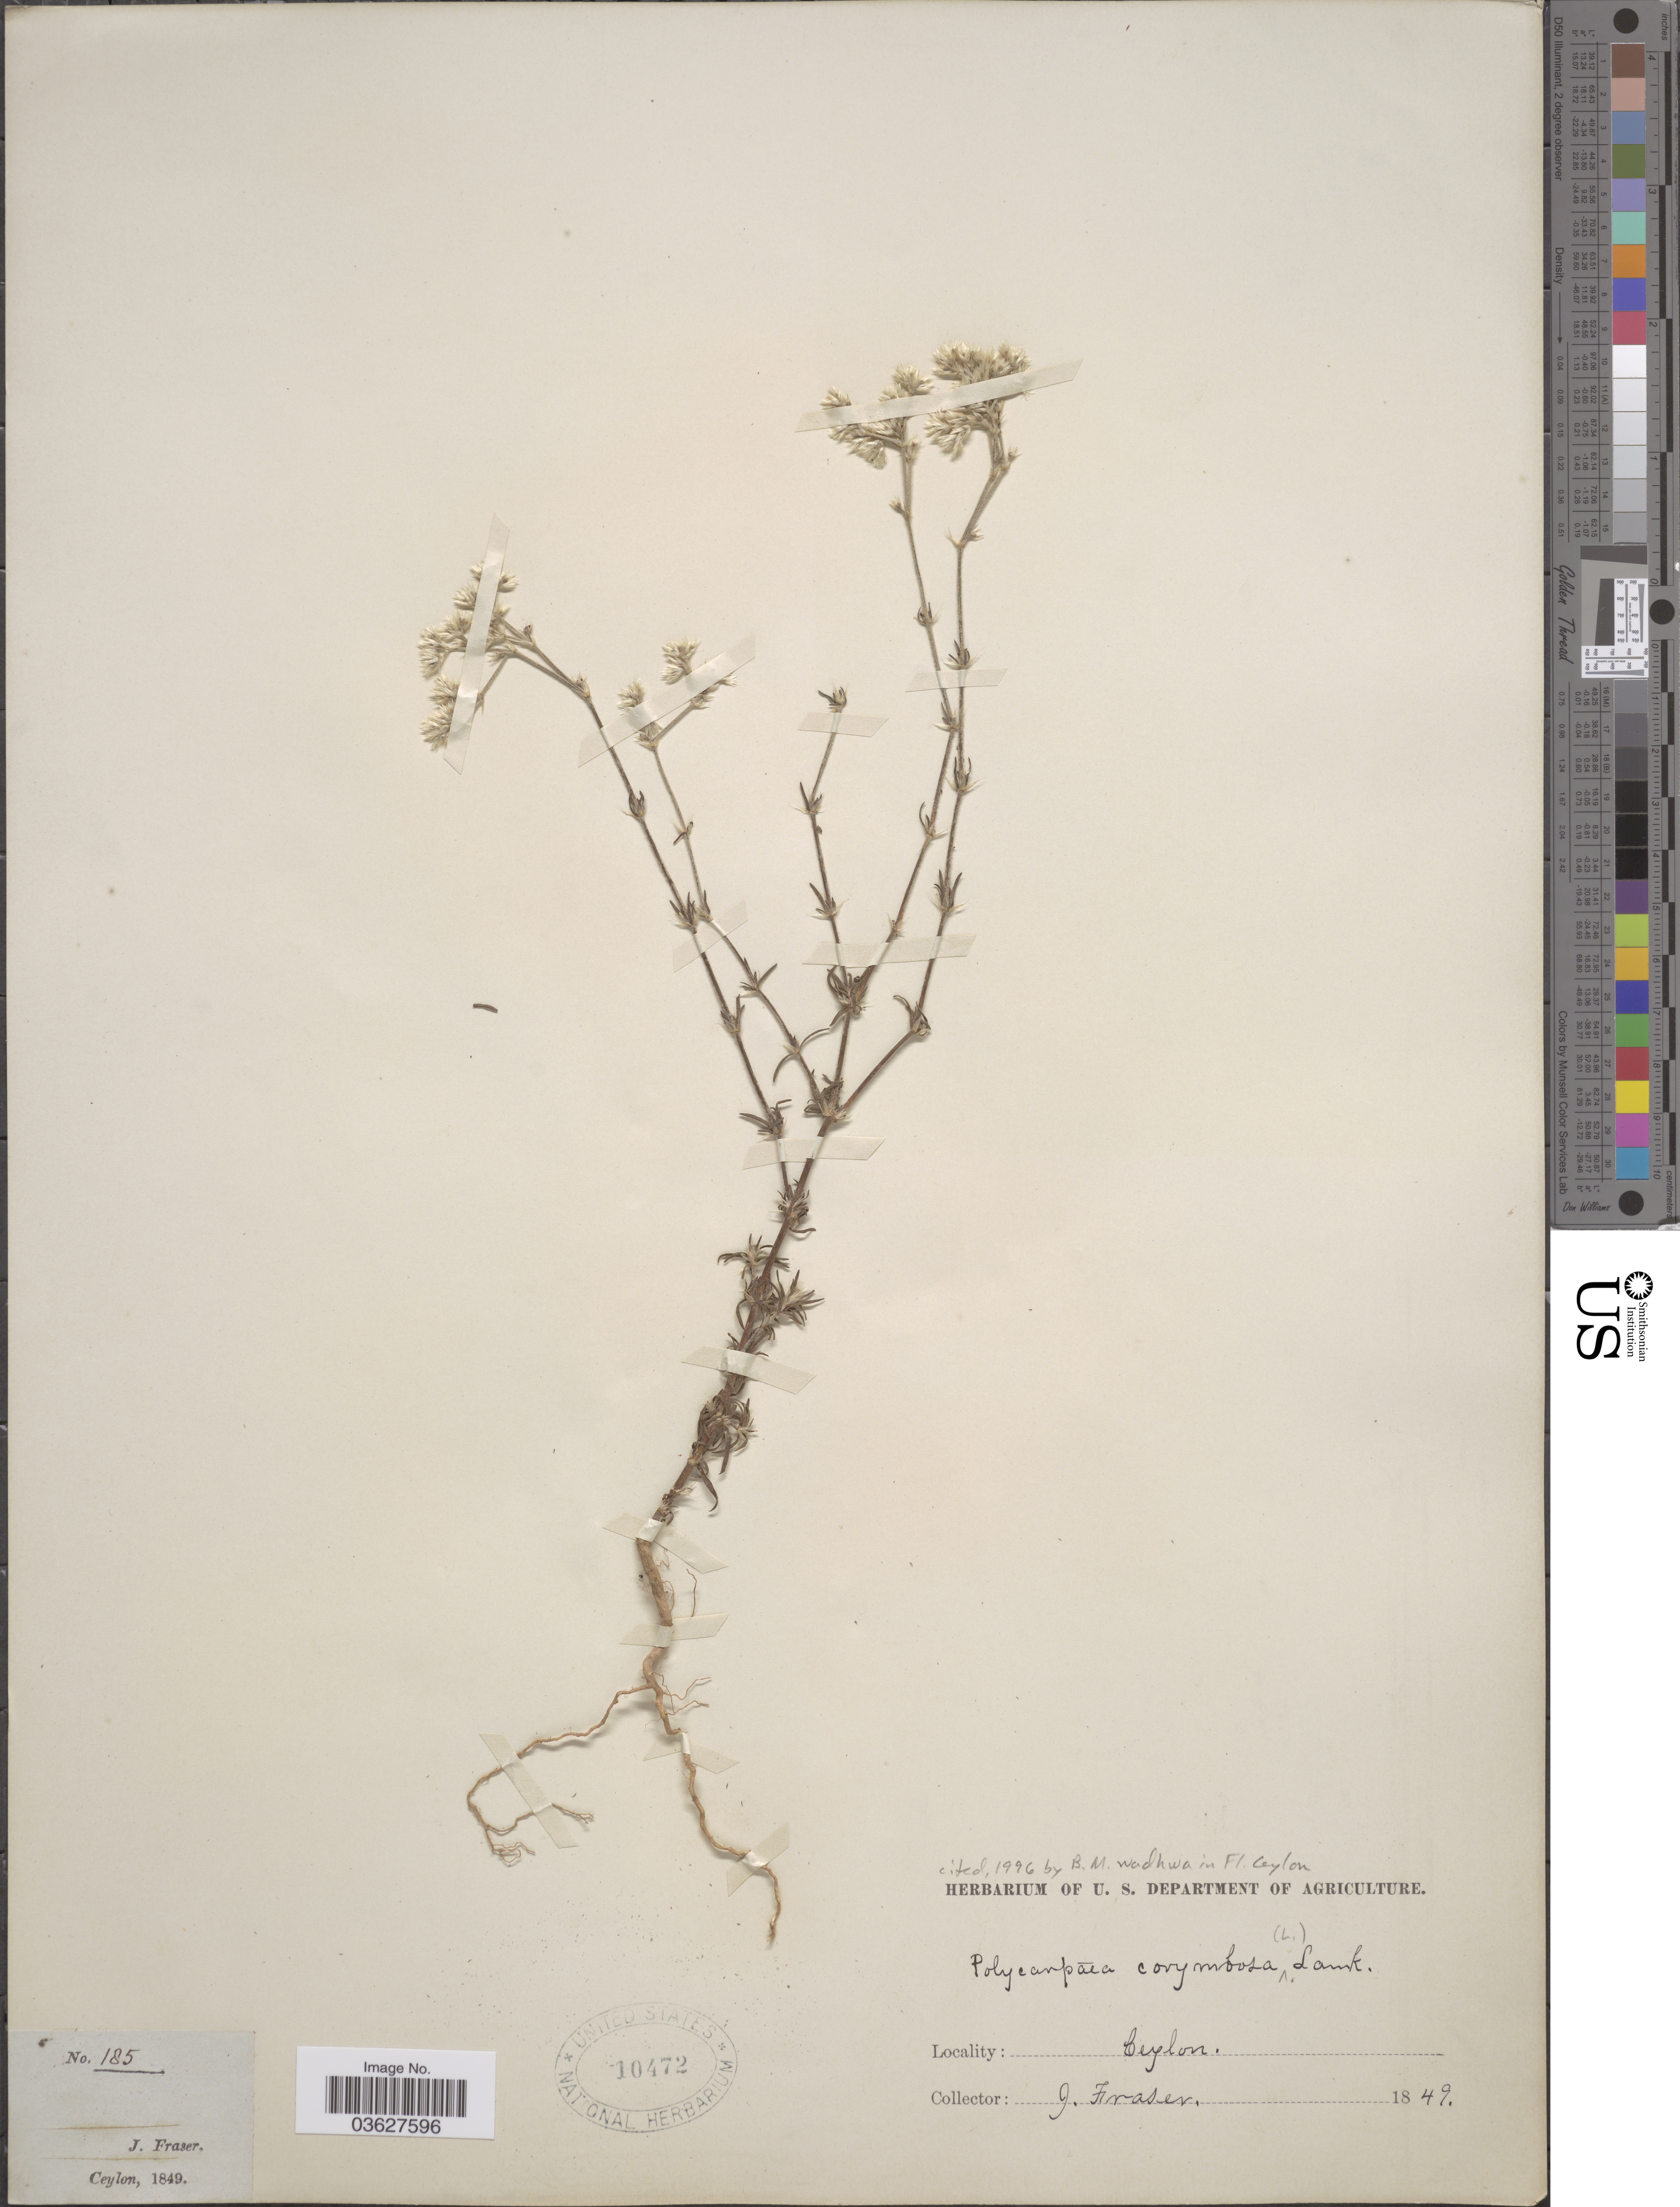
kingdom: Plantae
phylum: Tracheophyta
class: Magnoliopsida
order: Caryophyllales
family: Caryophyllaceae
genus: Polycarpaea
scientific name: Polycarpaea corymbosa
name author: (L.) Lam.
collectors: J. Fraser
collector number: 185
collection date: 1849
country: Sri Lanka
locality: Ceylon.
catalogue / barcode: US 10472